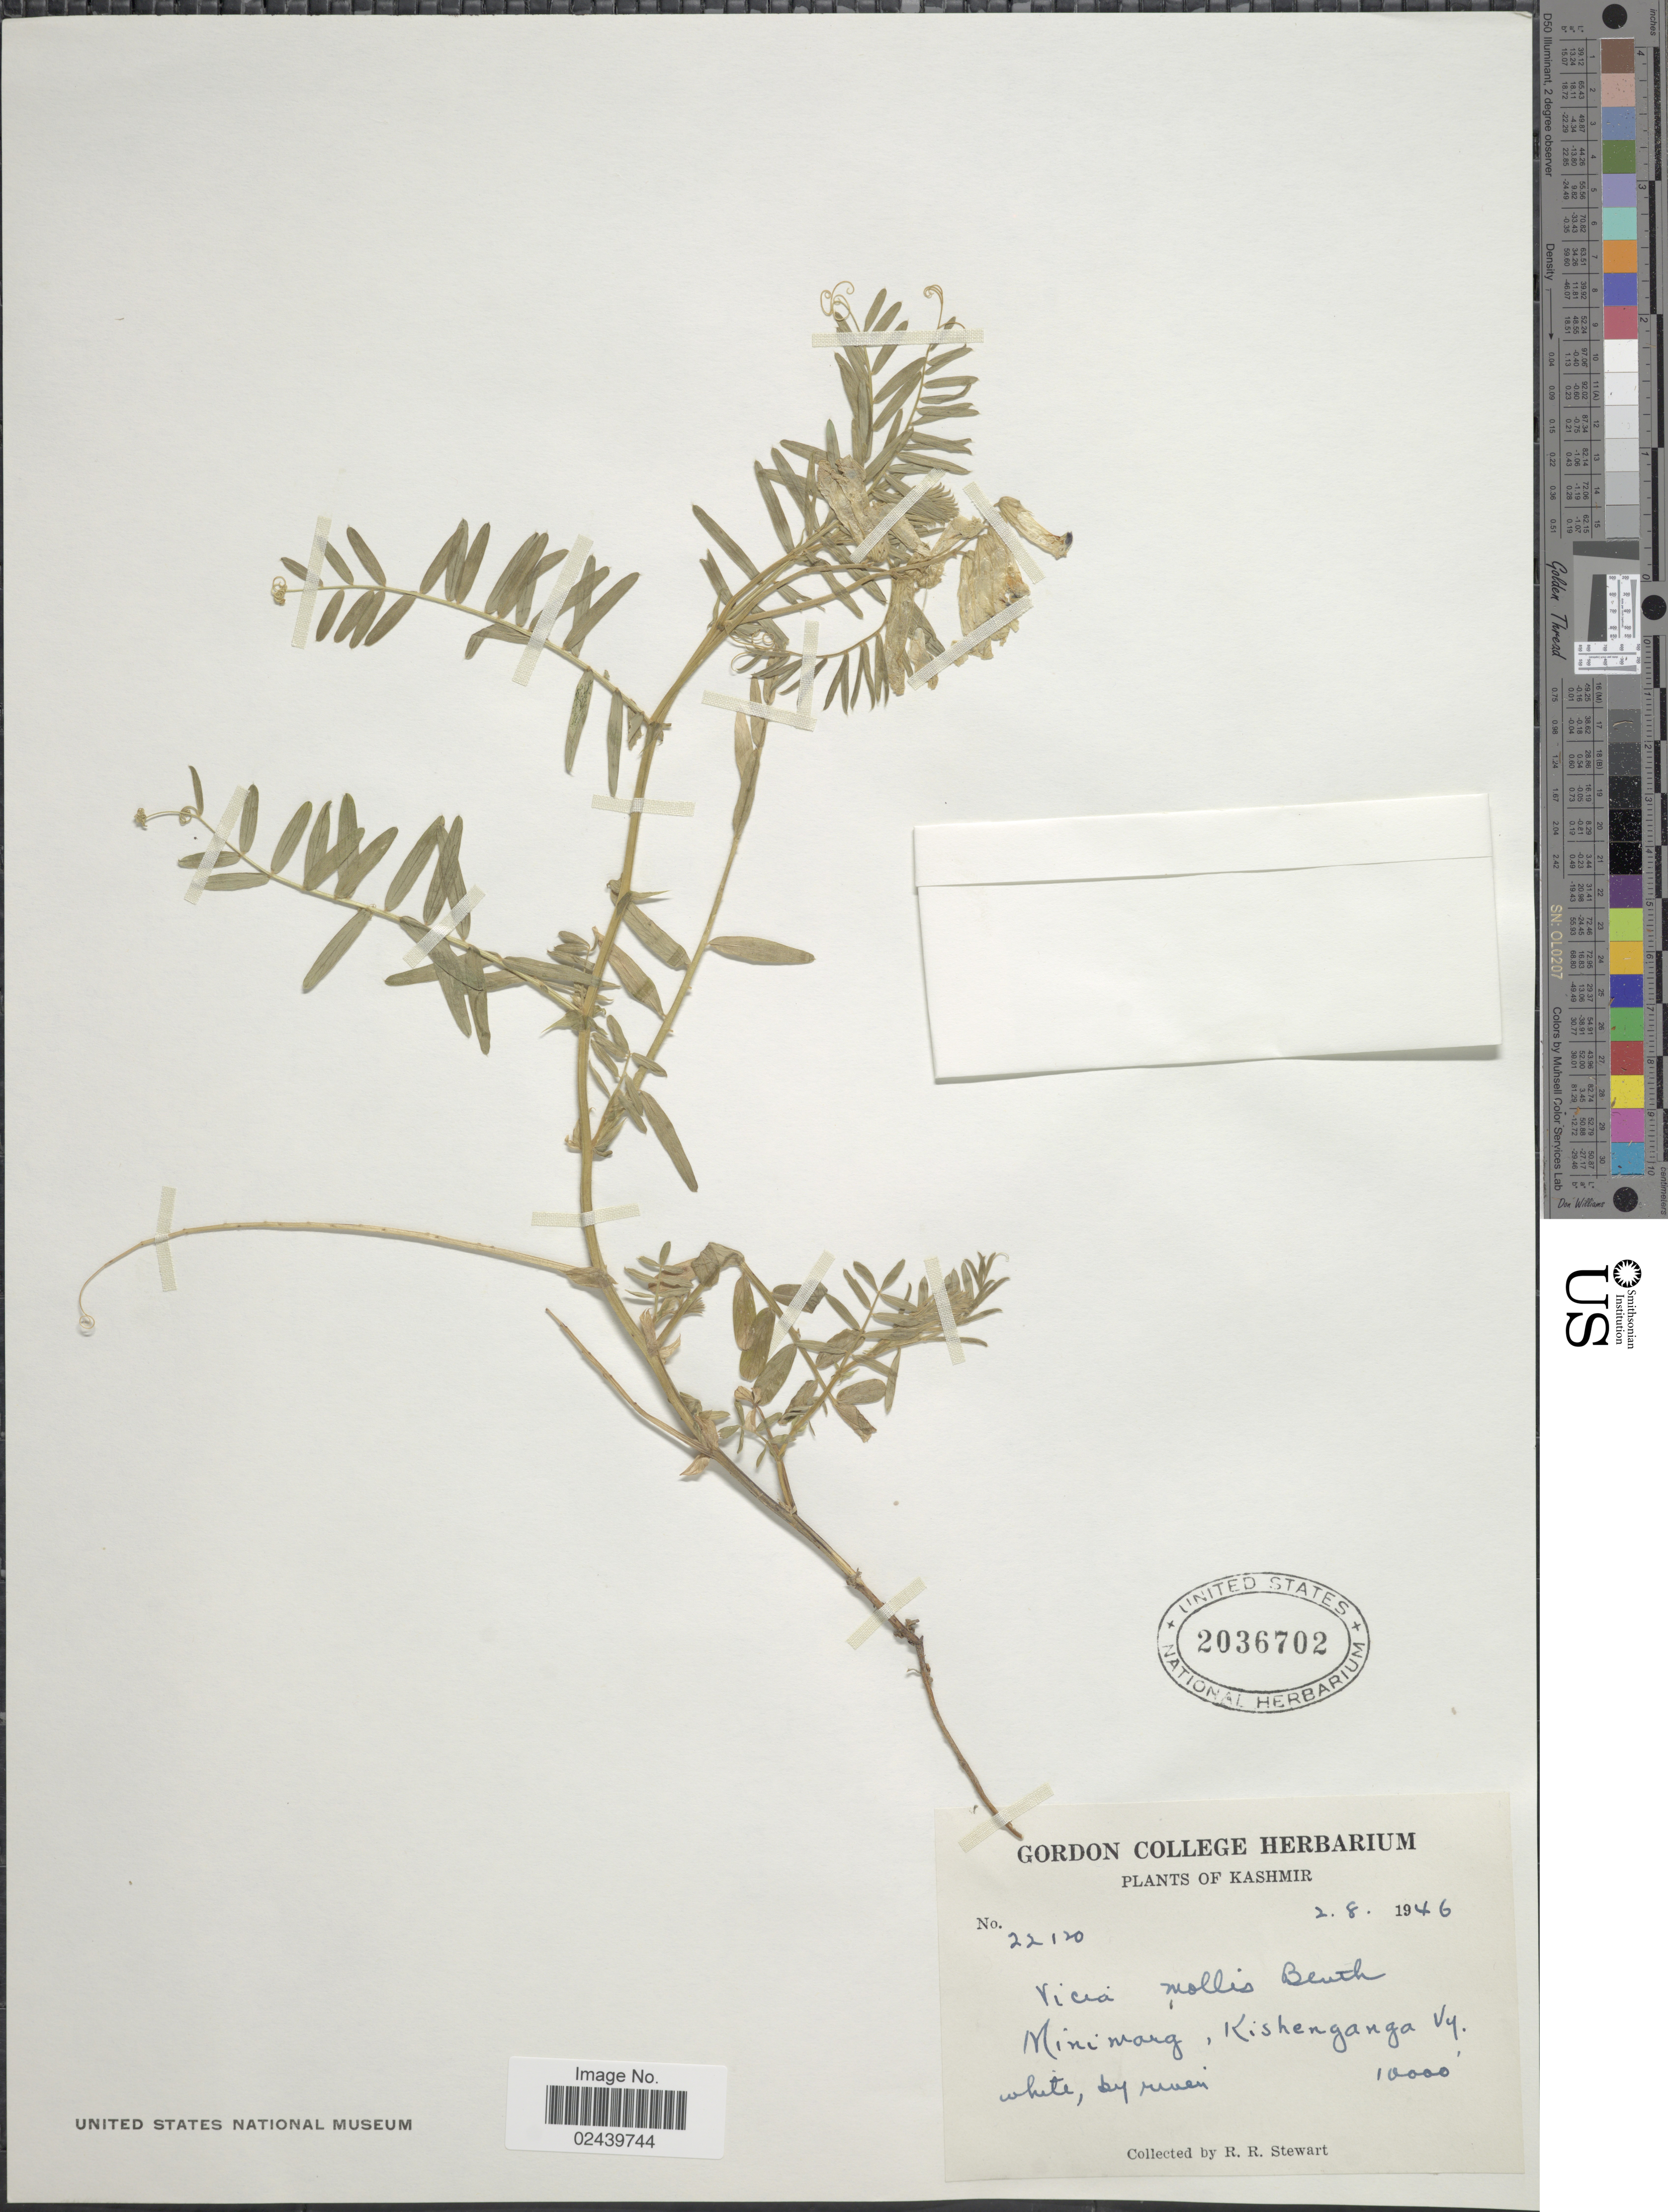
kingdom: Plantae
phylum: Tracheophyta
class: Magnoliopsida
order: Fabales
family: Fabaceae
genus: Vicia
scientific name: Vicia mollis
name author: Boiss.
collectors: R. R. Stewart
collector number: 22120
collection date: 1946-08-02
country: India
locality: Kashmir. Minimarg, Kishenganga Vy.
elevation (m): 3048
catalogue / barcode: US 2036702